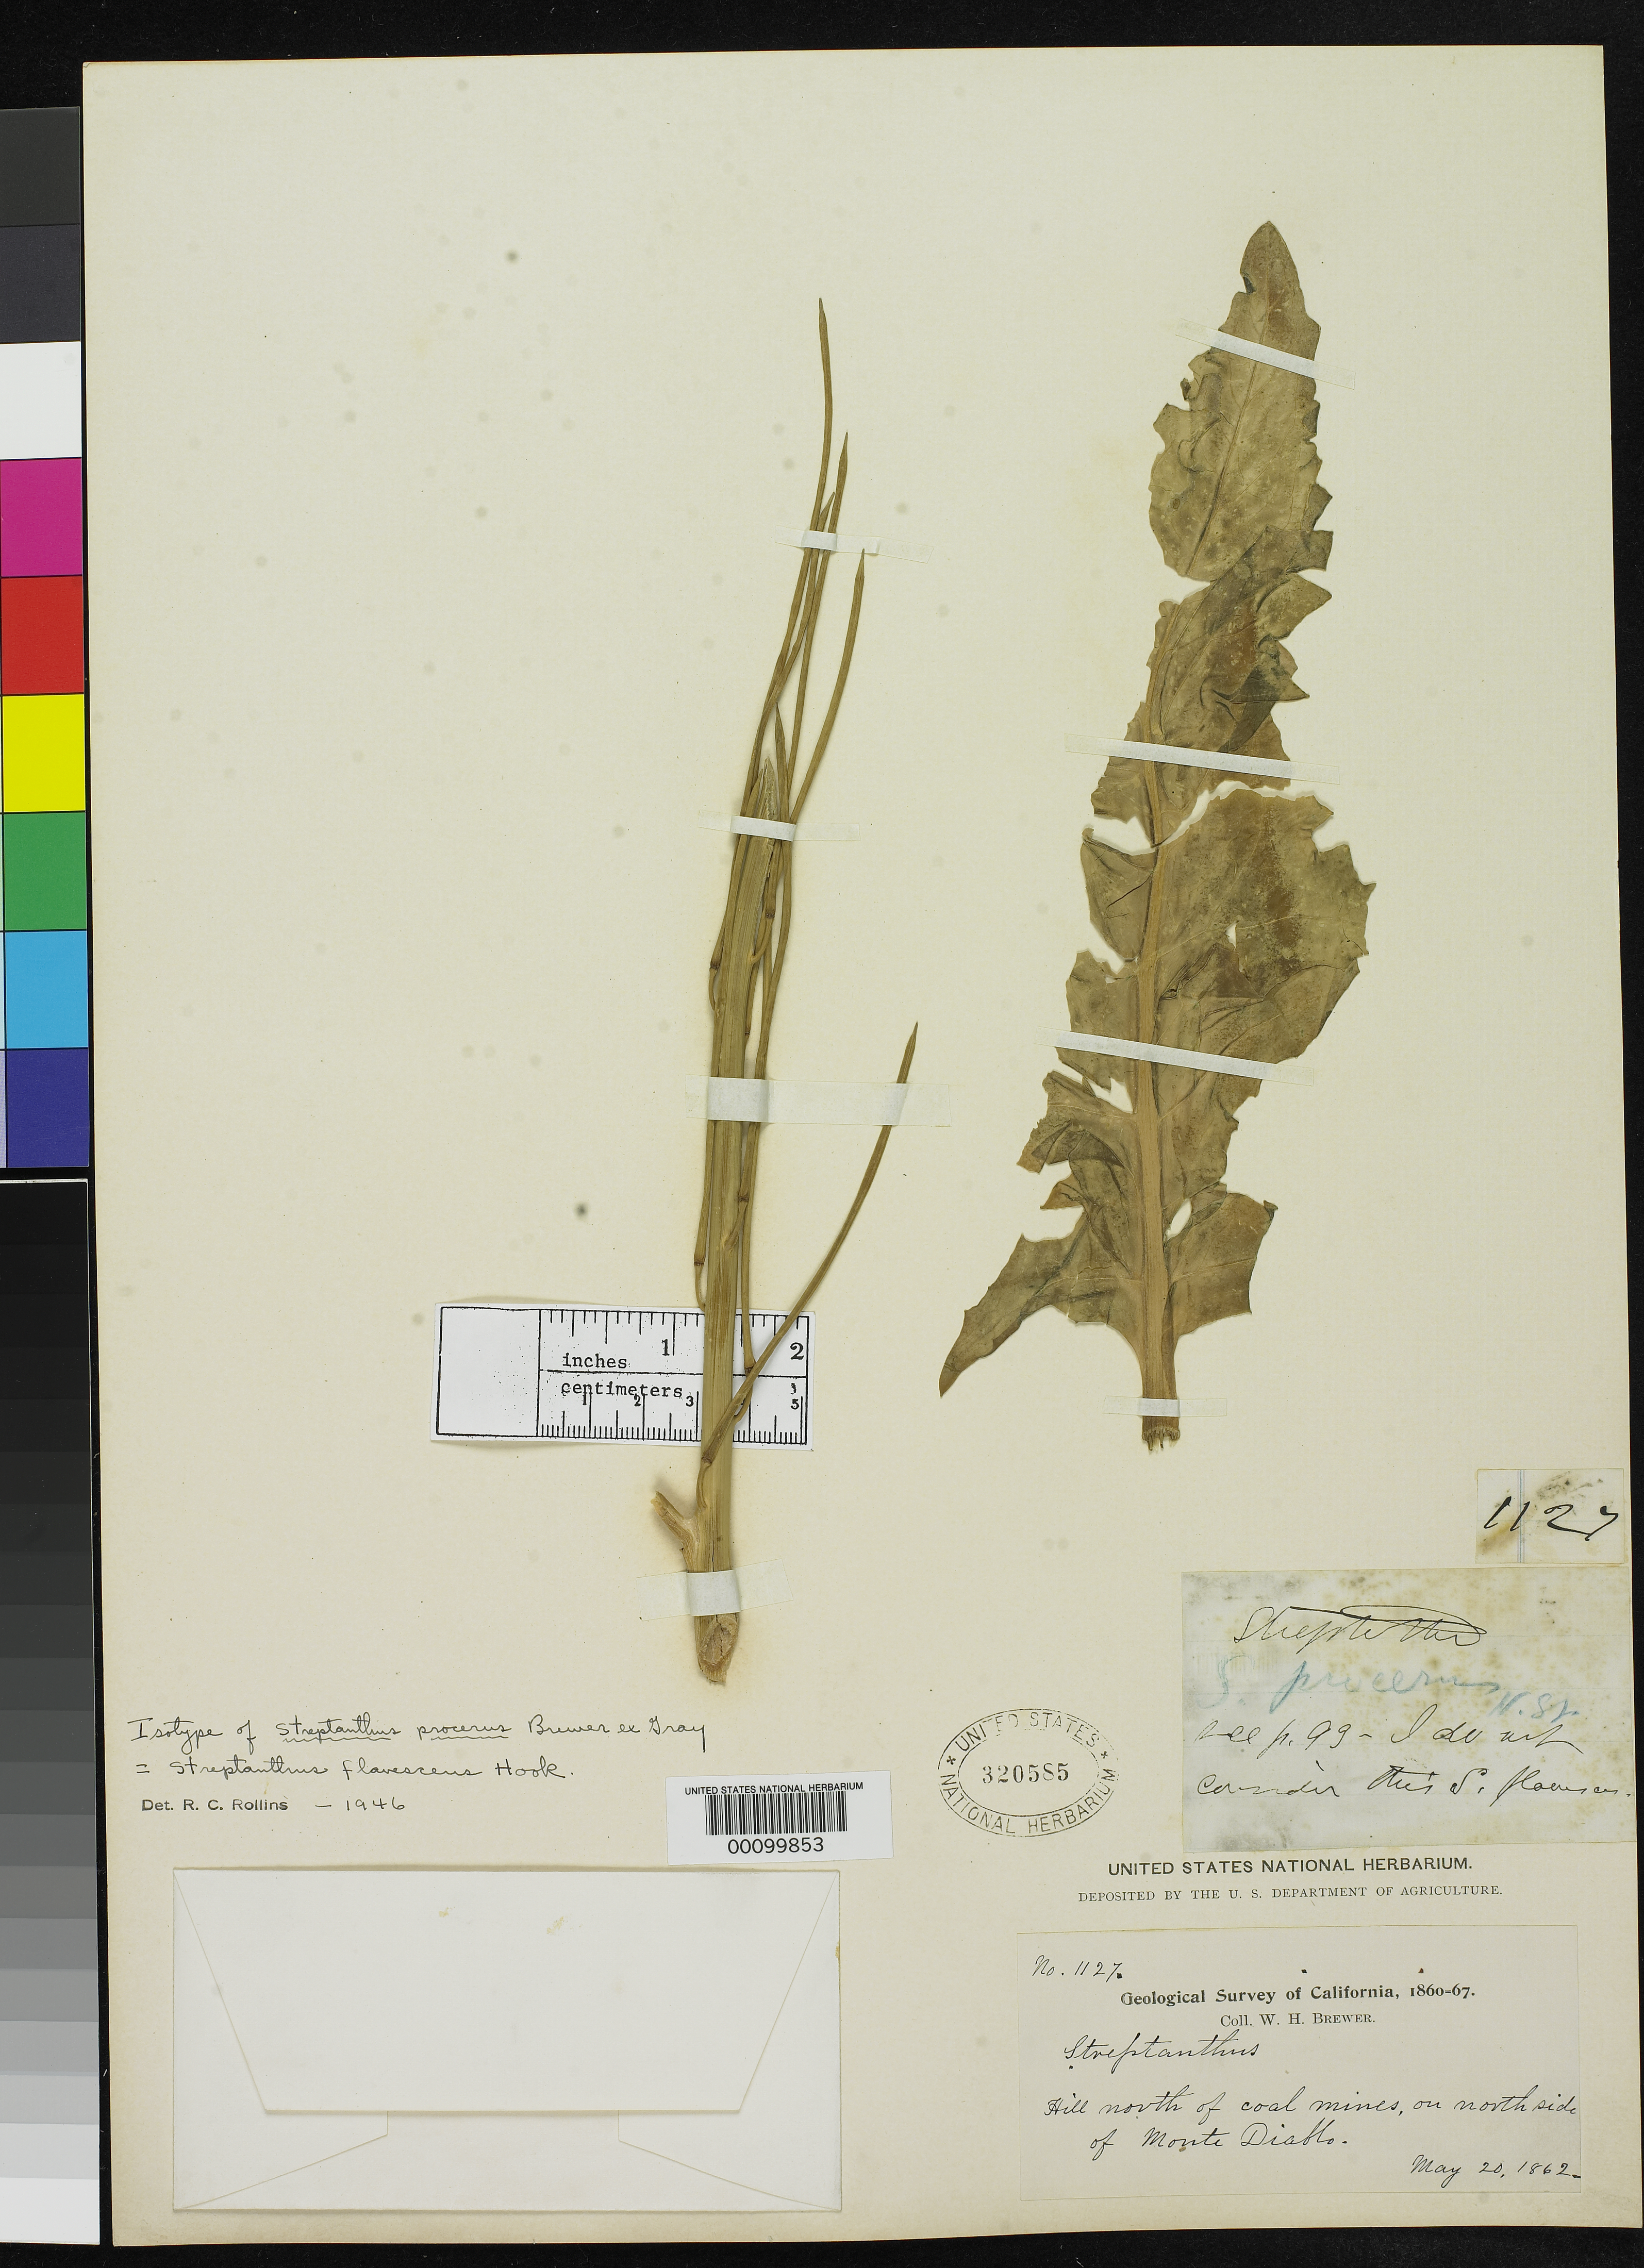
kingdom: Plantae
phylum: Tracheophyta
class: Magnoliopsida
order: Brassicales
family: Brassicaceae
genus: Streptanthus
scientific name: Streptanthus procerus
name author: W.H. Brewer ex A. Gray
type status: Isotype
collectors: W. H. Brewer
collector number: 1127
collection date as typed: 20 May 1862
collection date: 1862-05-20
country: United States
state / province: California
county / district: Contra Costa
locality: Hill north of Coal Mountains, on north side of Monte Diablo.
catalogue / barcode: US 320585